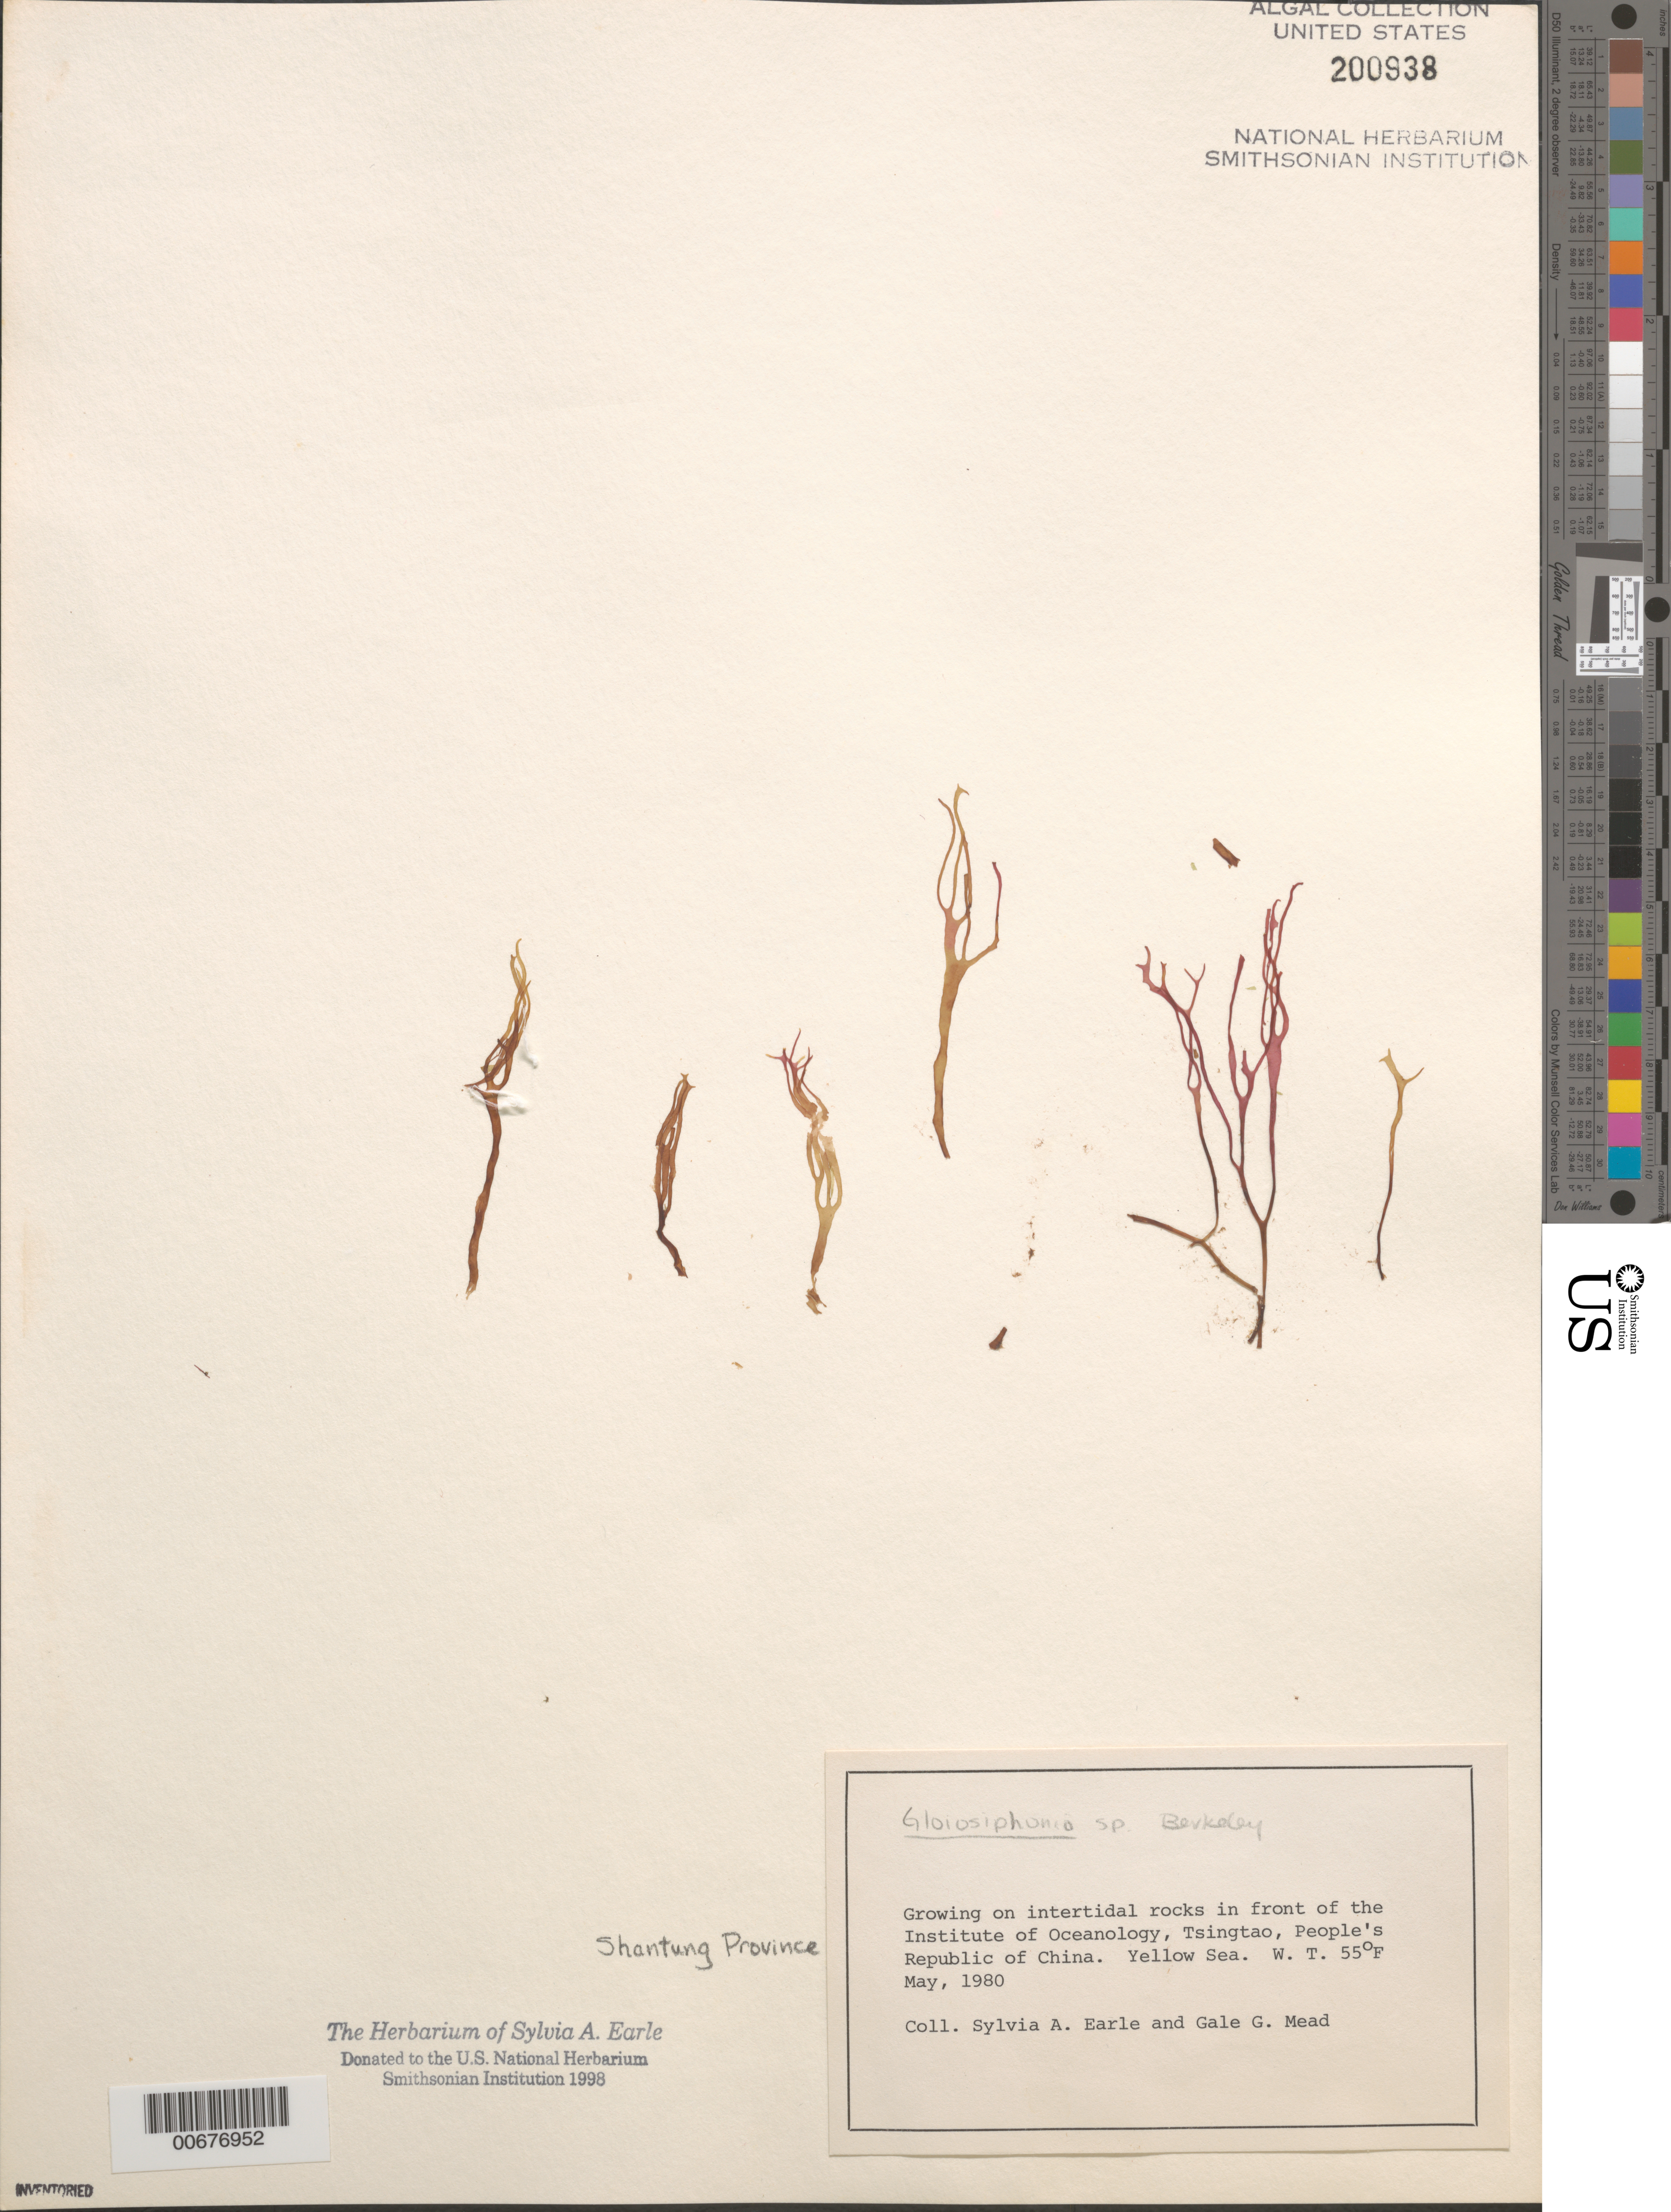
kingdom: Plantae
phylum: Rhodophyta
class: Florideophyceae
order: Gigartinales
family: Gloiosiphoniaceae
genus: Gloiosiphonia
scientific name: Gloiosiphonia sp.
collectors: S. A. Earle & G. Mead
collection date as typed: May 1980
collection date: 1980-05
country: China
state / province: Shandong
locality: Qingdau (Tsingtao), Institute of Oceanology beach, Yellow Sea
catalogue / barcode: US 200938